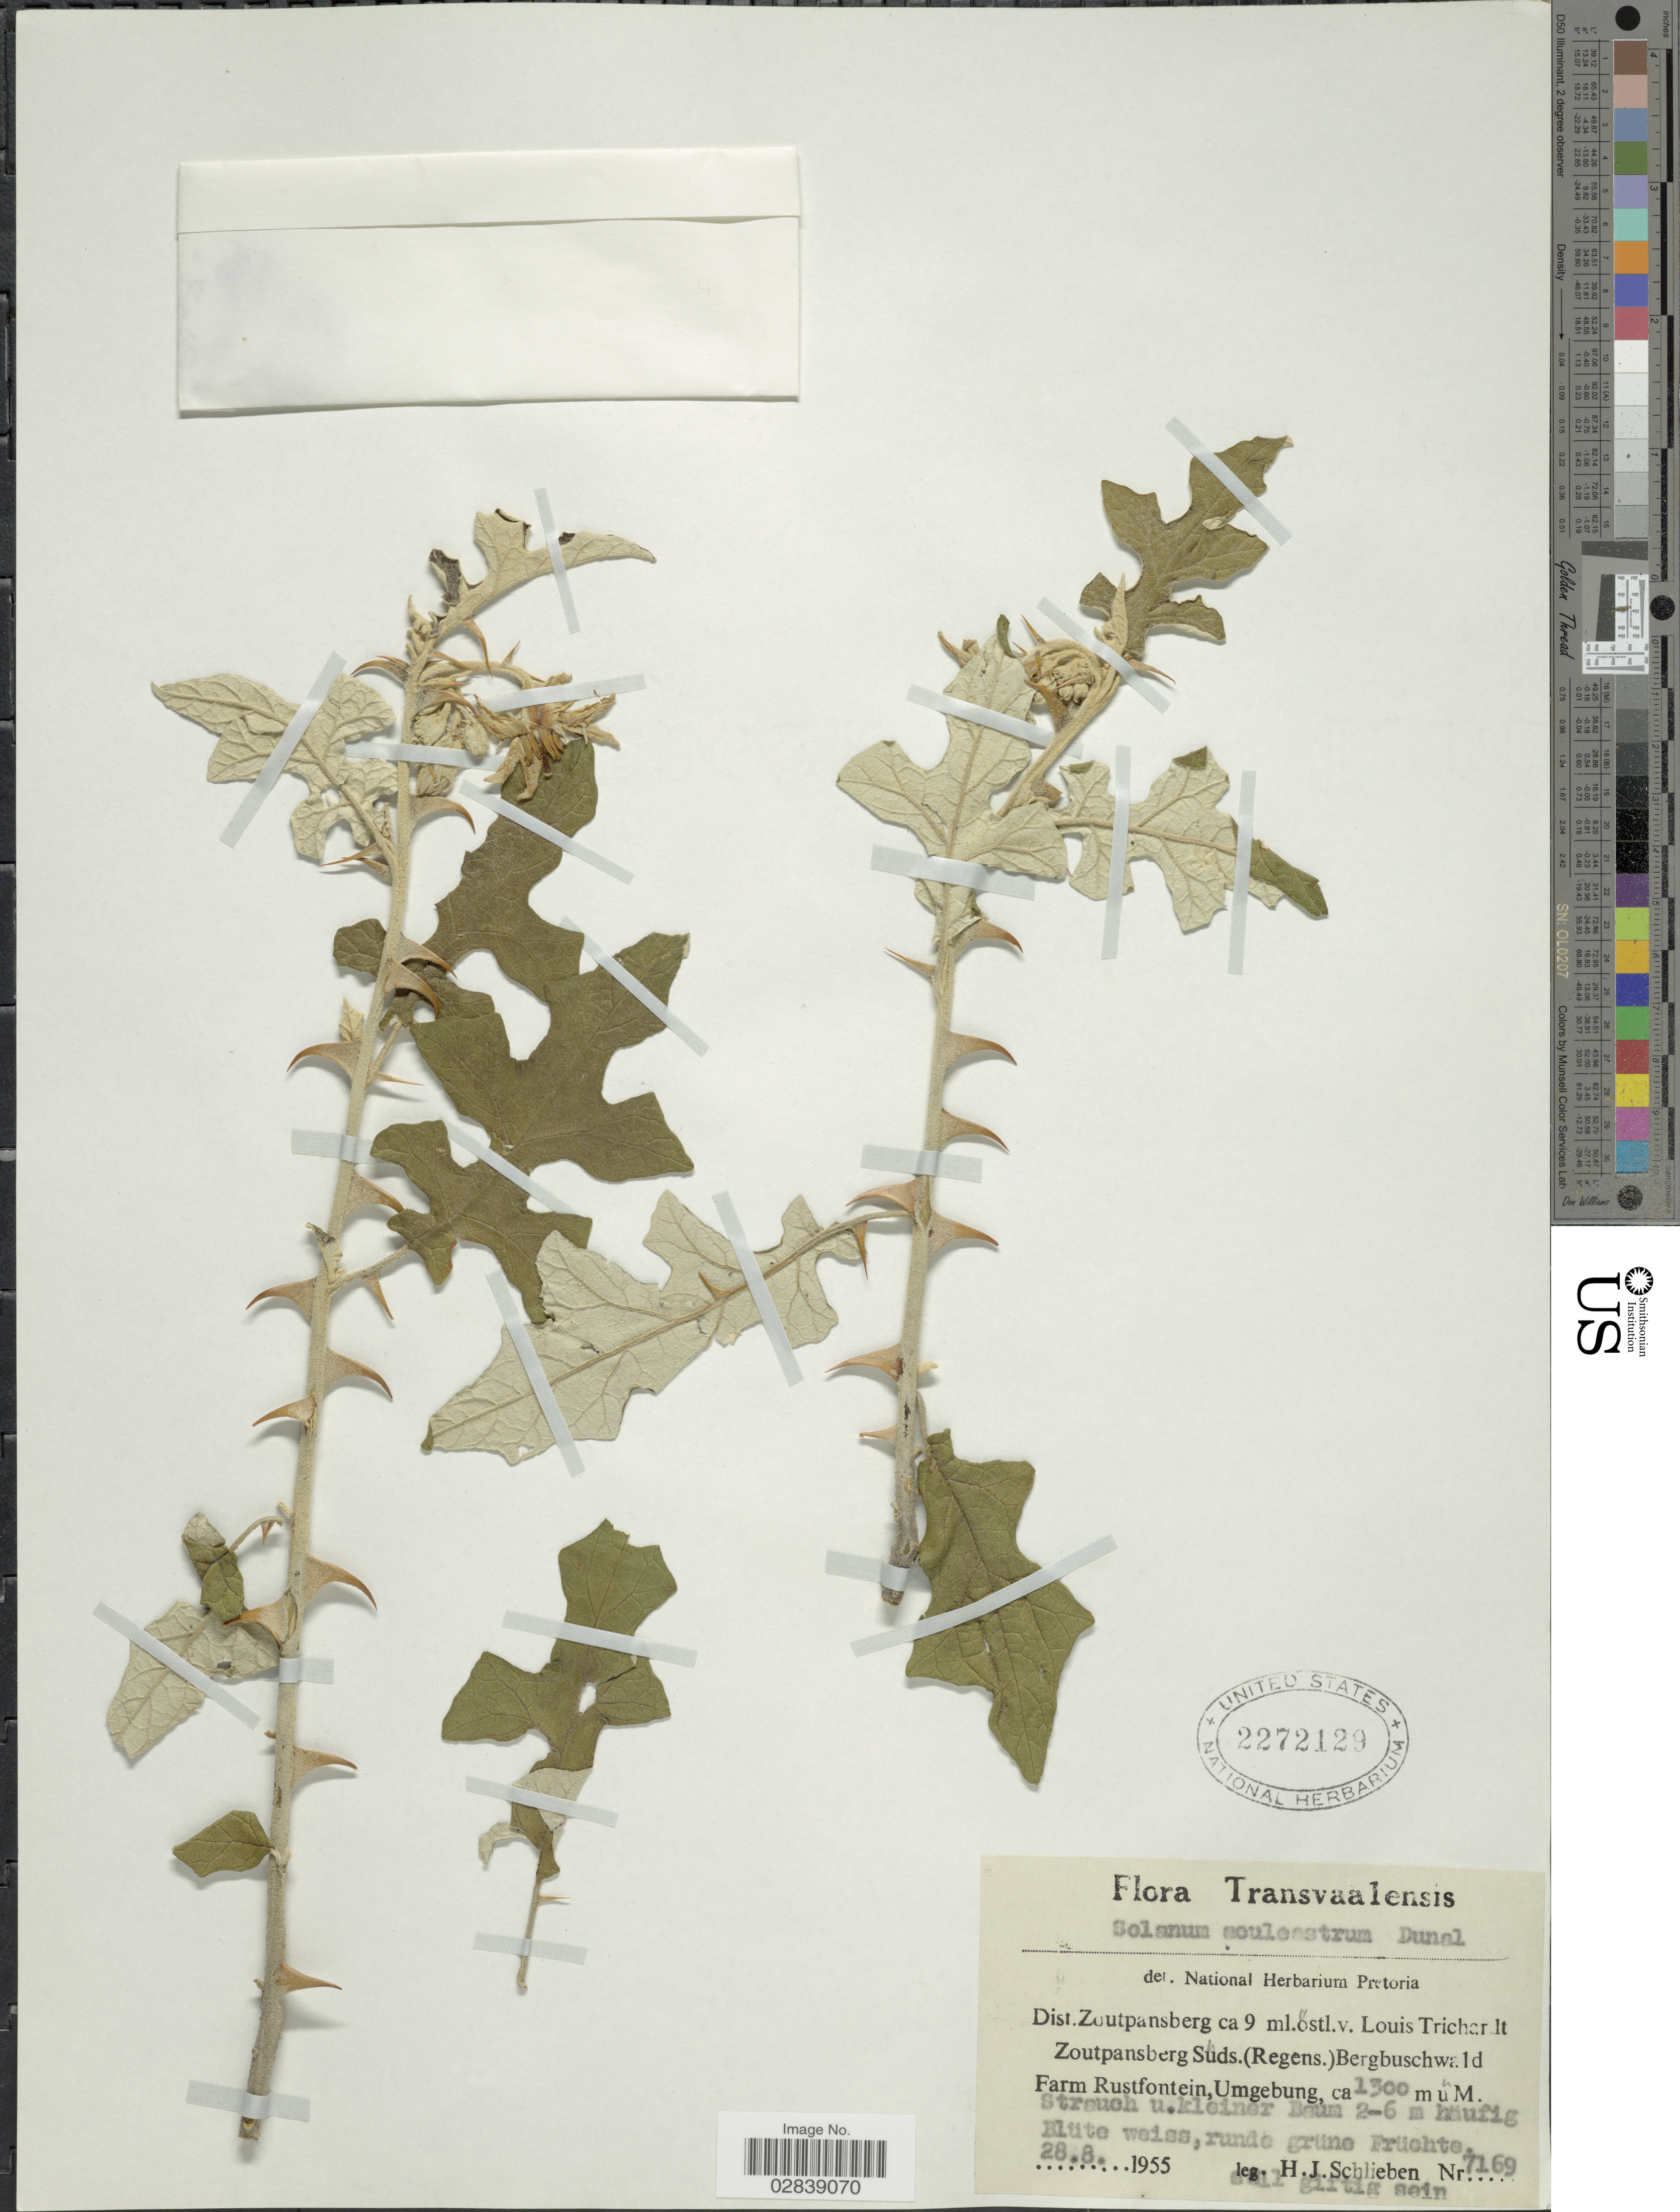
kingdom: Plantae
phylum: Tracheophyta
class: Magnoliopsida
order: Solanales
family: Solanaceae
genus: Solanum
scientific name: Solanum aculeastrum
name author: Dunal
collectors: H. J. Schlieben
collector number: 7169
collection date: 1955-08-28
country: South Africa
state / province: Limpopo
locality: Transvaalensis. Dist. Zoutpansberg ca 9 ml. östl. v. Louis Trichardt. Zoutpansberg Süds.(Regens.) Bergbuschwald. Farm Rustfontein, Umgebung.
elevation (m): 1300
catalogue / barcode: US 2272129